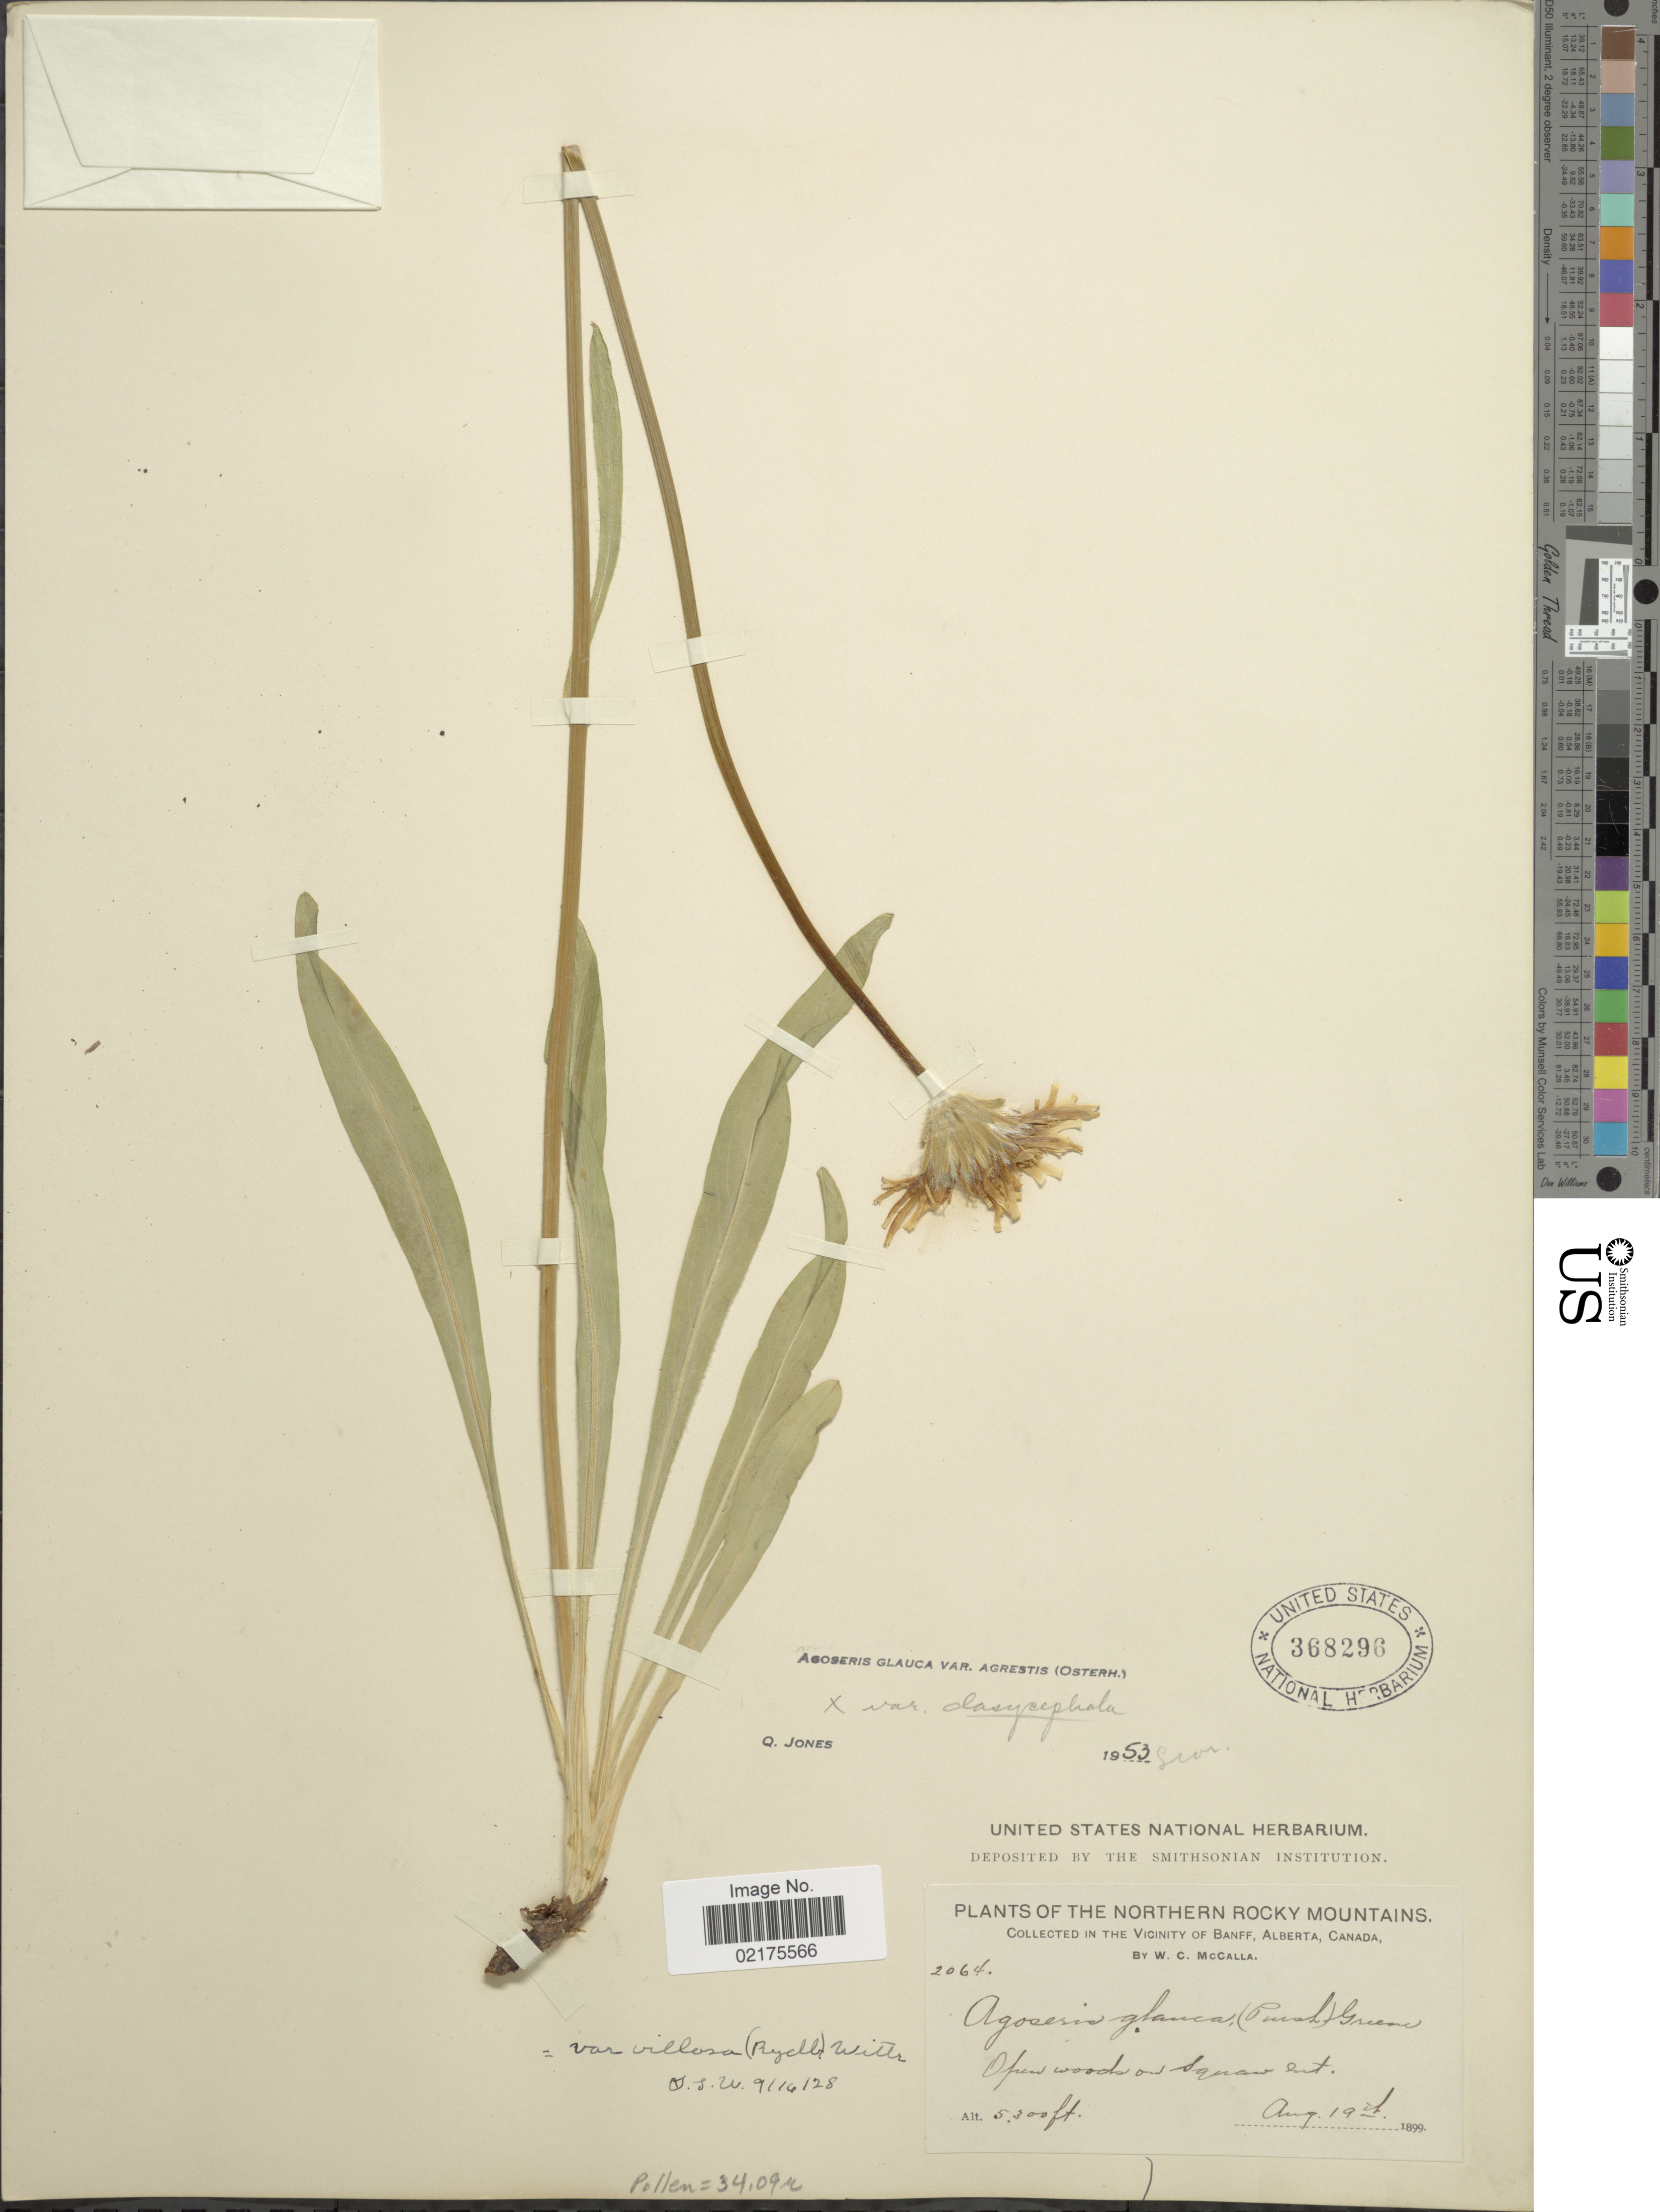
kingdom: Plantae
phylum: Tracheophyta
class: Magnoliopsida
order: Asterales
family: Asteraceae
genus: Agoseris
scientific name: Agoseris glauca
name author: (Pursh) Raf.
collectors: W. McCalla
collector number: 2064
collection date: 1899-08-19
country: Canada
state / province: Alberta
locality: Northern Rocky Mountains, Vicinity of Banff, Open Woods on Squaw Mt.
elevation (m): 1615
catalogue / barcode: US 368296